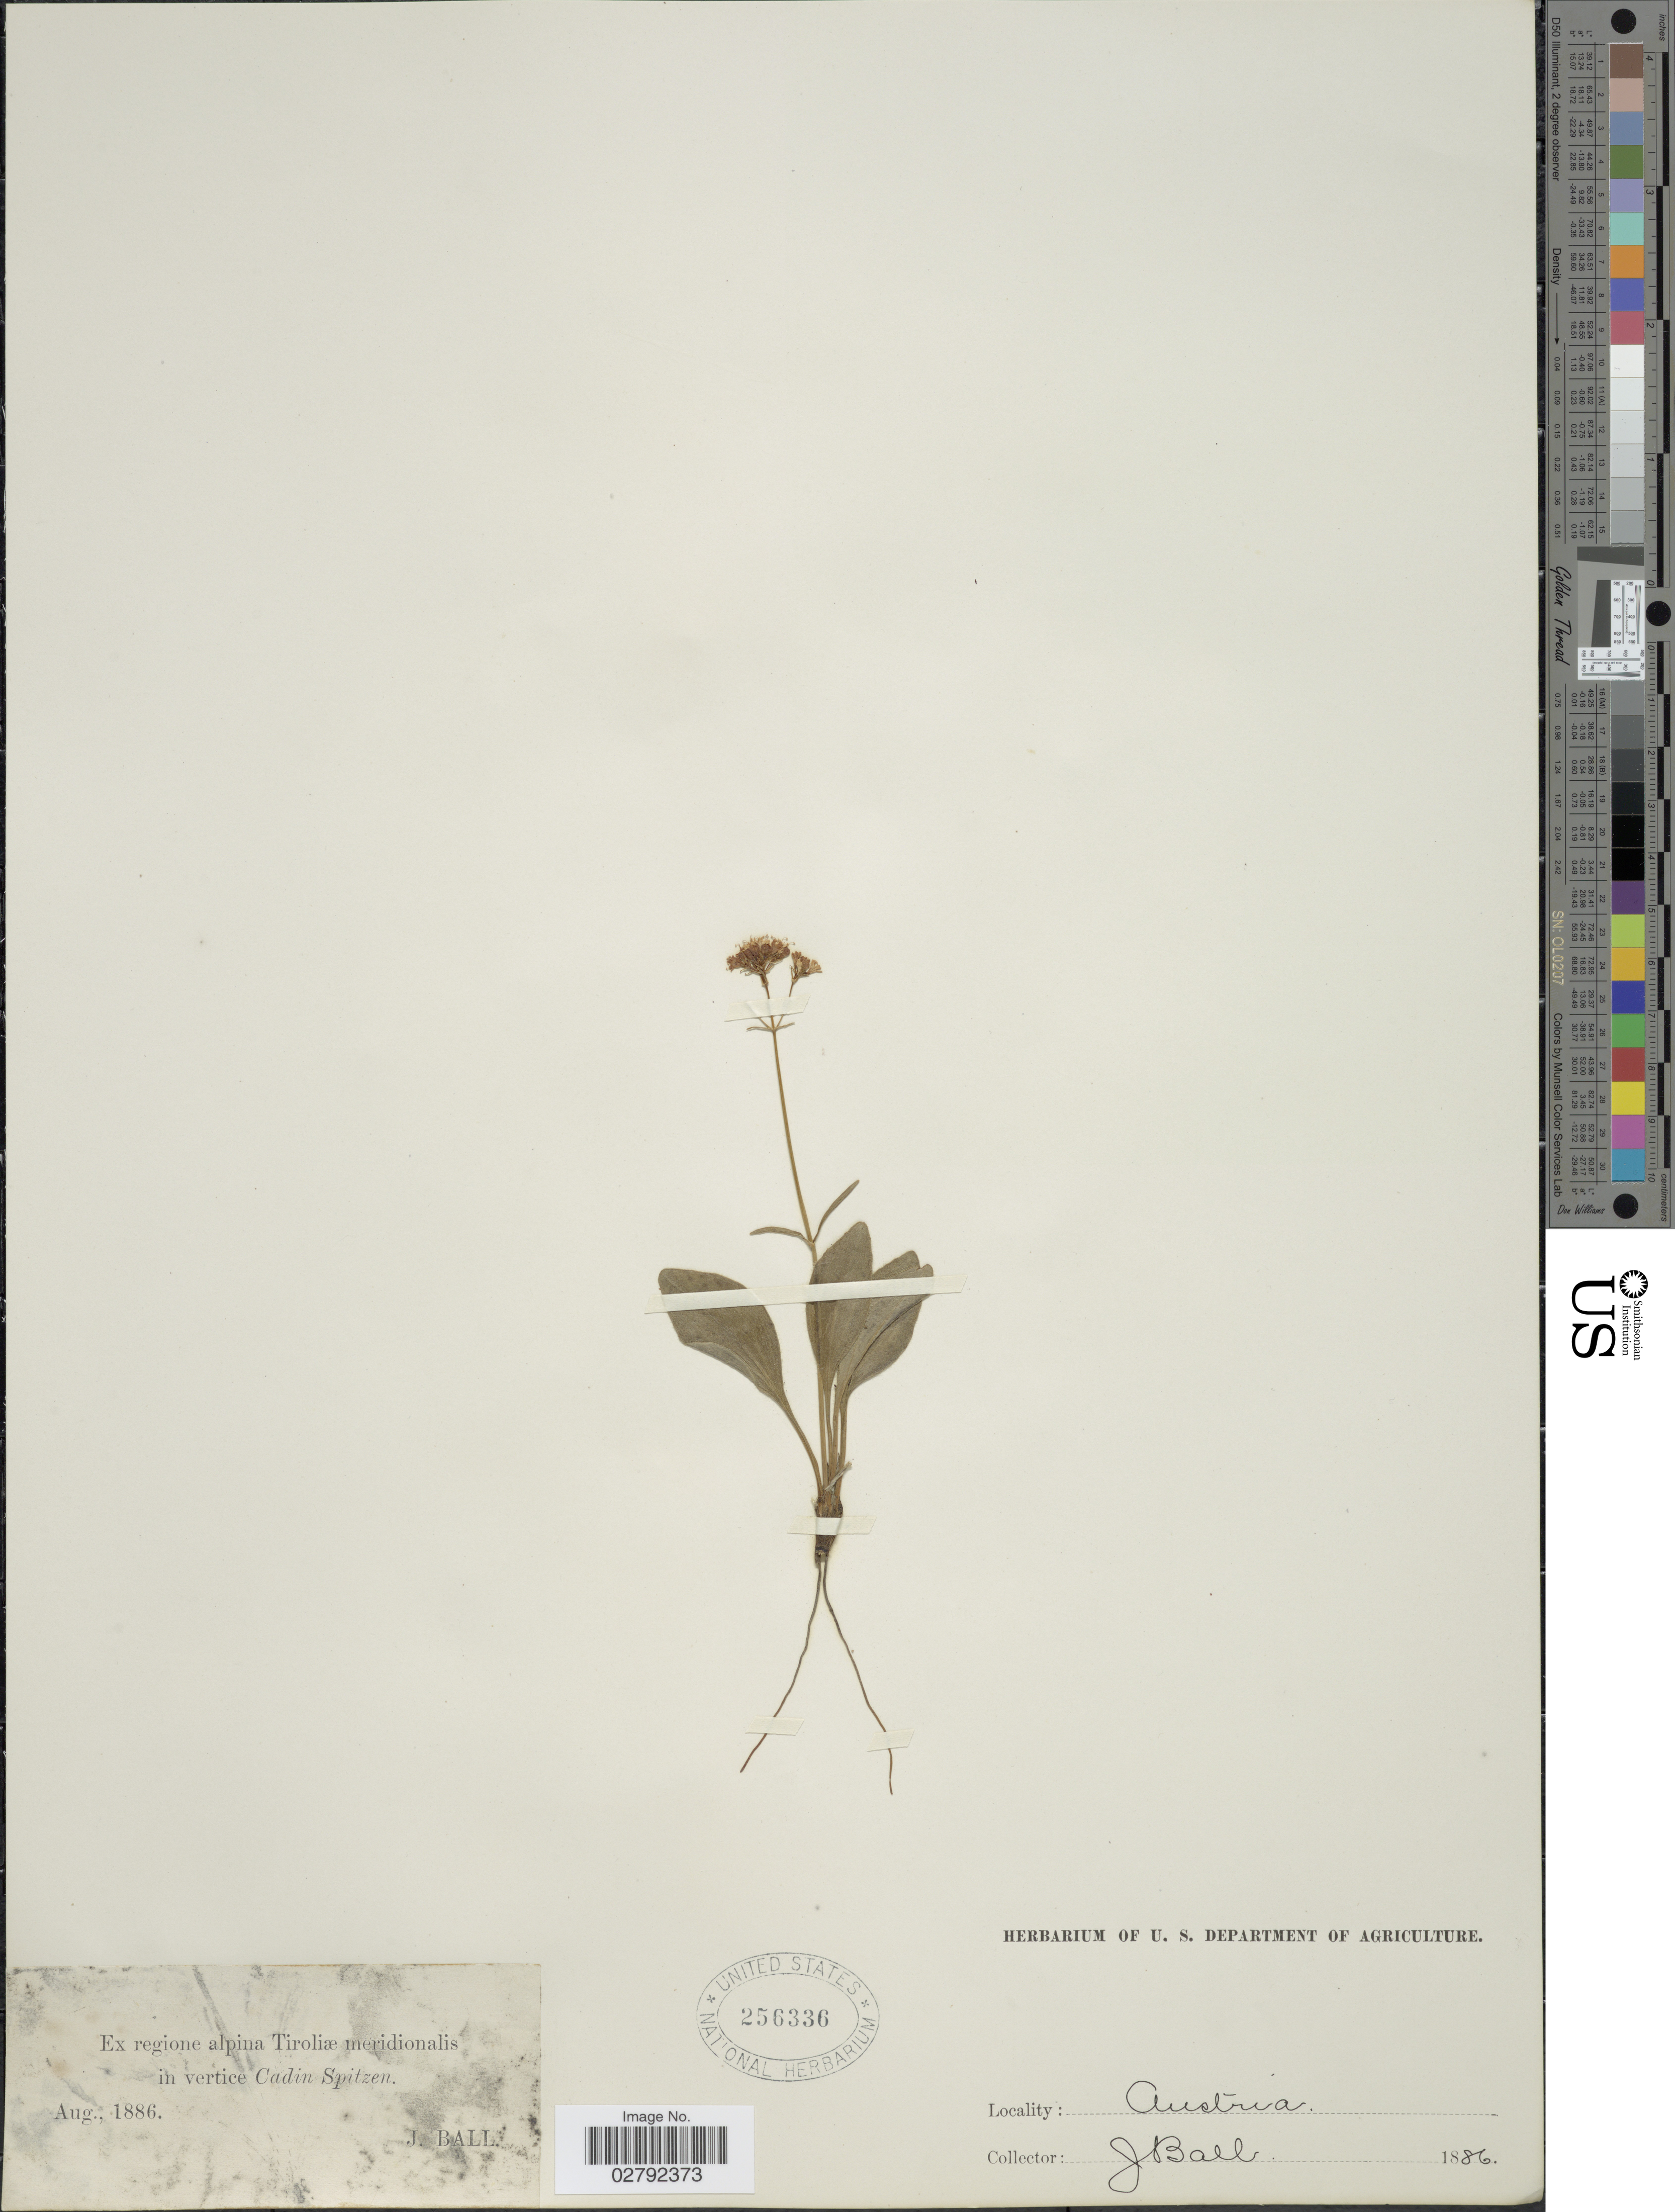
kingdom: Plantae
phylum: Tracheophyta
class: Magnoliopsida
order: Dipsacales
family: Caprifoliaceae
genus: Valerianella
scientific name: Valerianella sp.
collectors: J. Ball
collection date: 1886-08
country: Austria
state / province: Tirol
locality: Regione alpina Tiroliæ meridionalis in vertice Cadin Spitzen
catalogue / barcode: US 256336